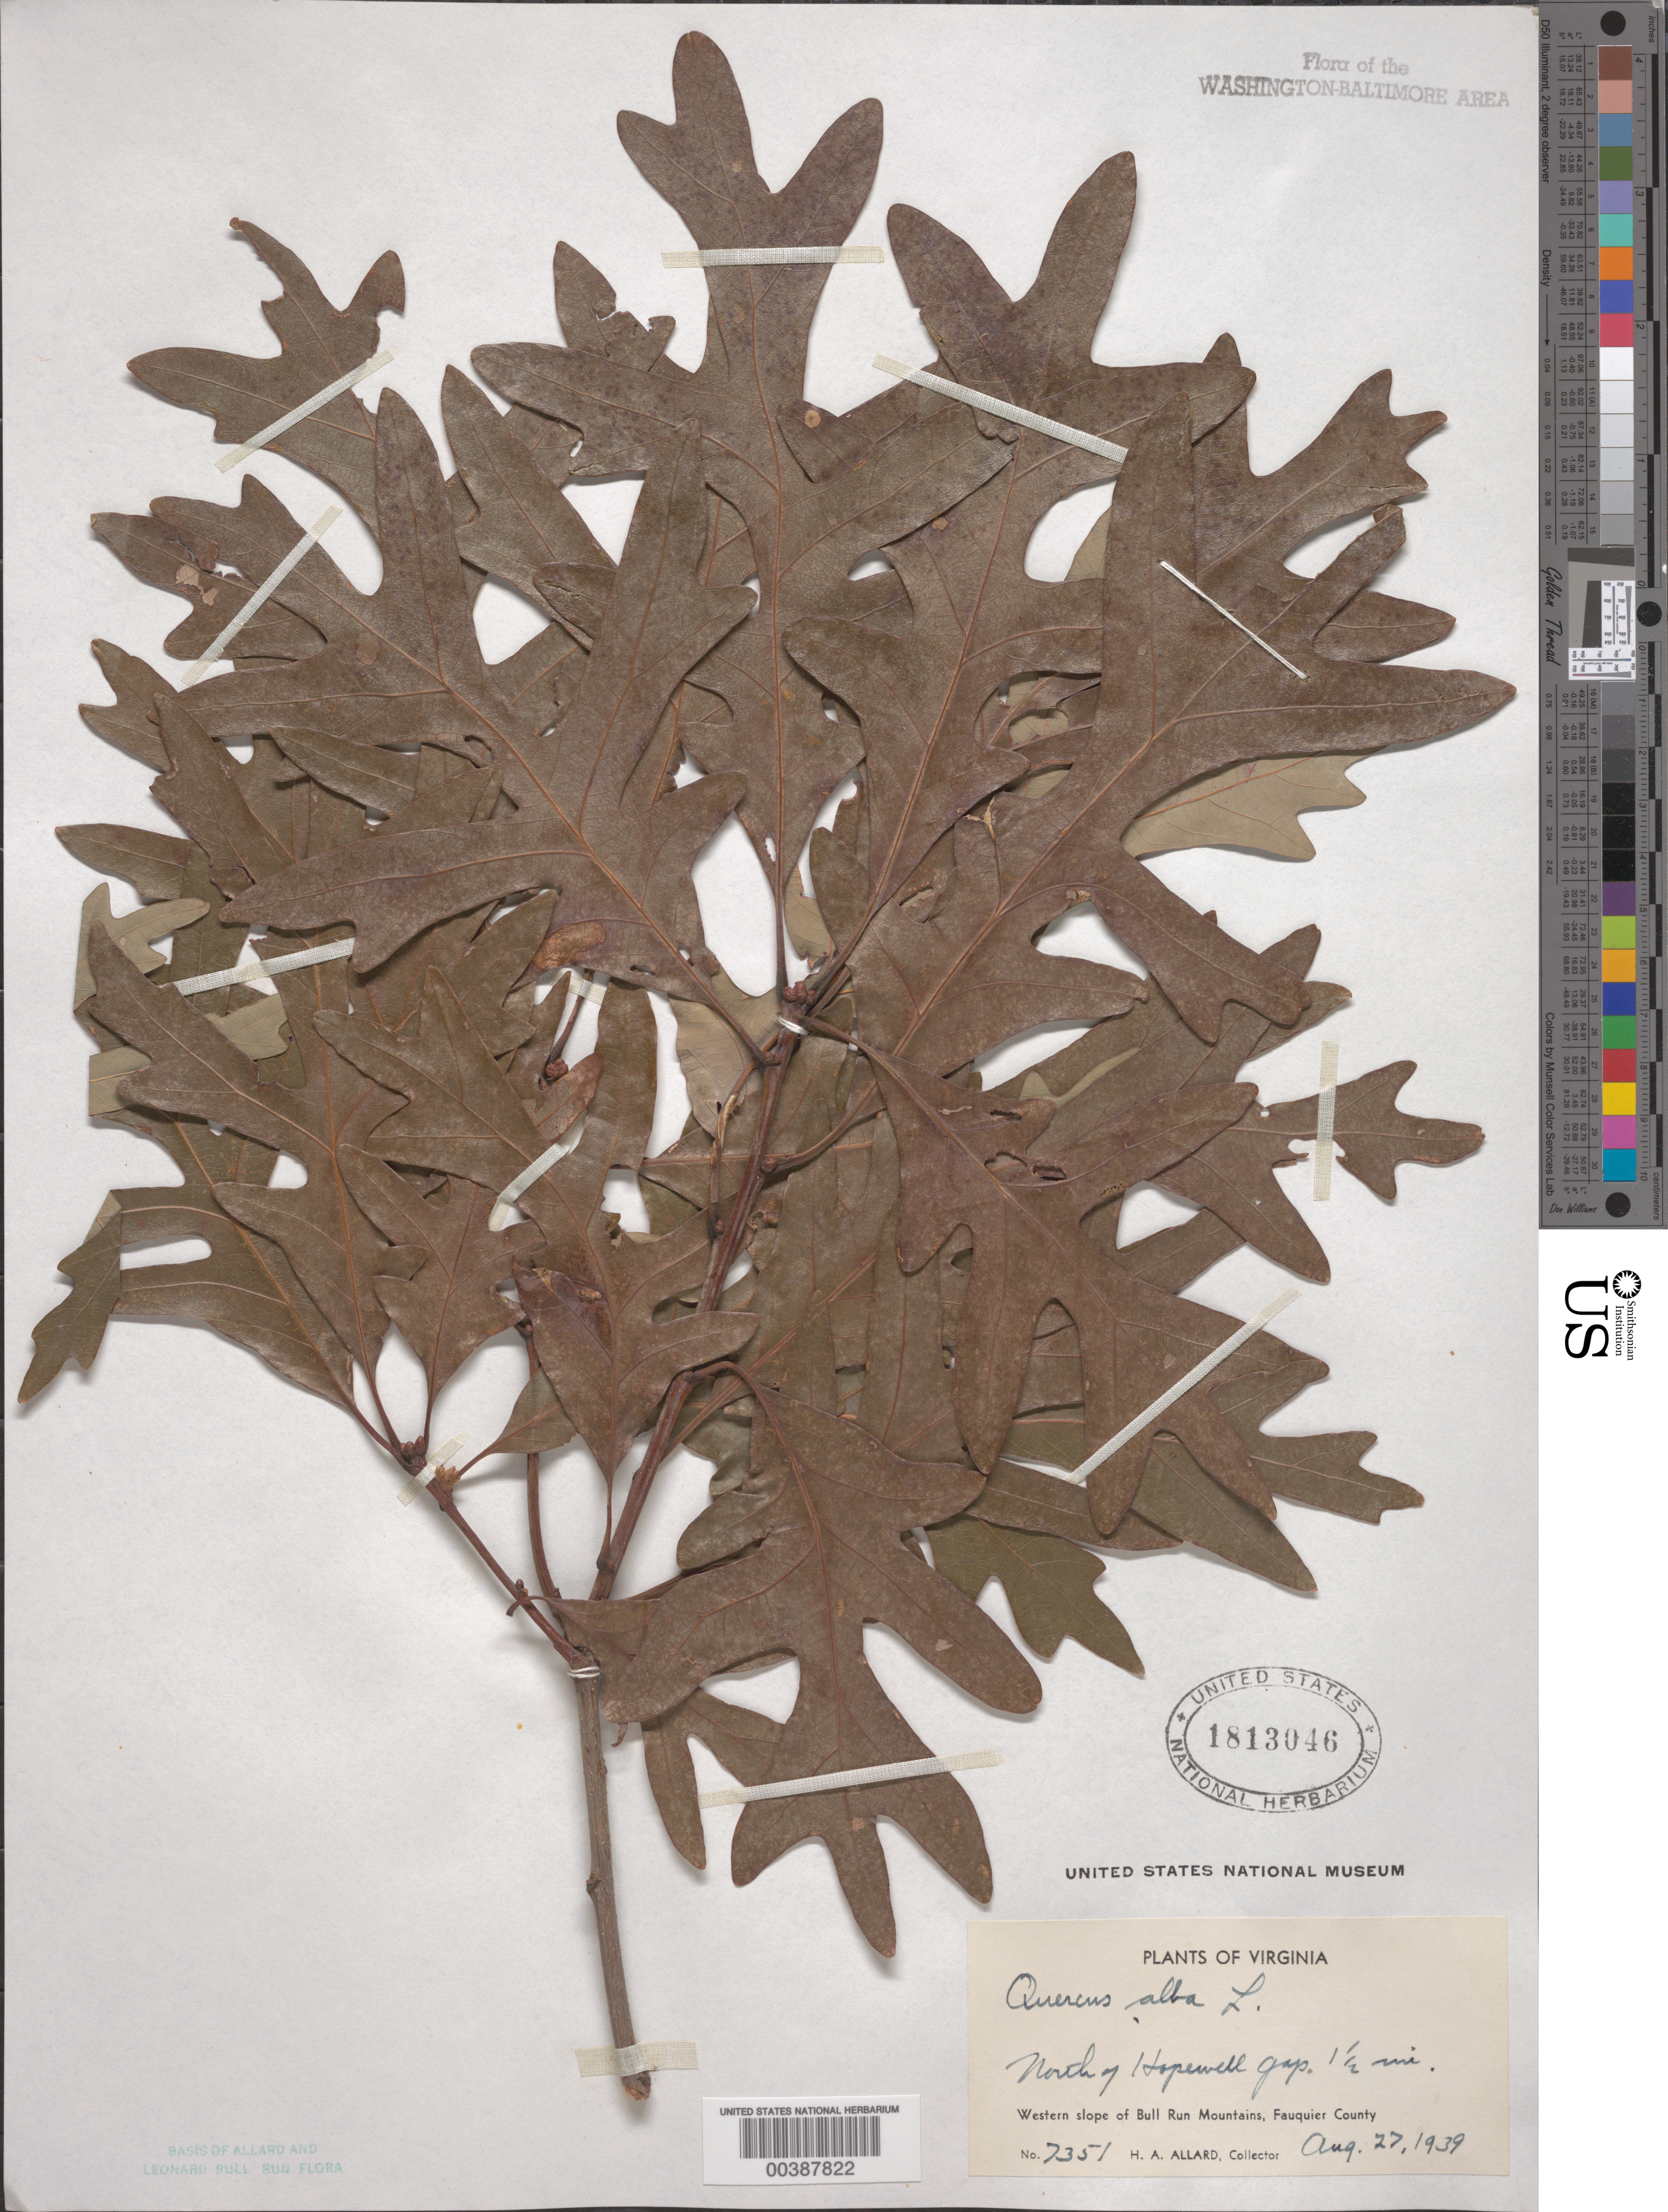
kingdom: Plantae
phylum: Tracheophyta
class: Magnoliopsida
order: Fagales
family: Fagaceae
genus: Quercus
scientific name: Quercus alba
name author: L.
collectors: H. A. Allard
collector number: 7351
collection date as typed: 27 Aug 1939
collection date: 1939-08-27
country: United States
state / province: Virginia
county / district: Fauquier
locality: North of Hopewell Gap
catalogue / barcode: US 1813046